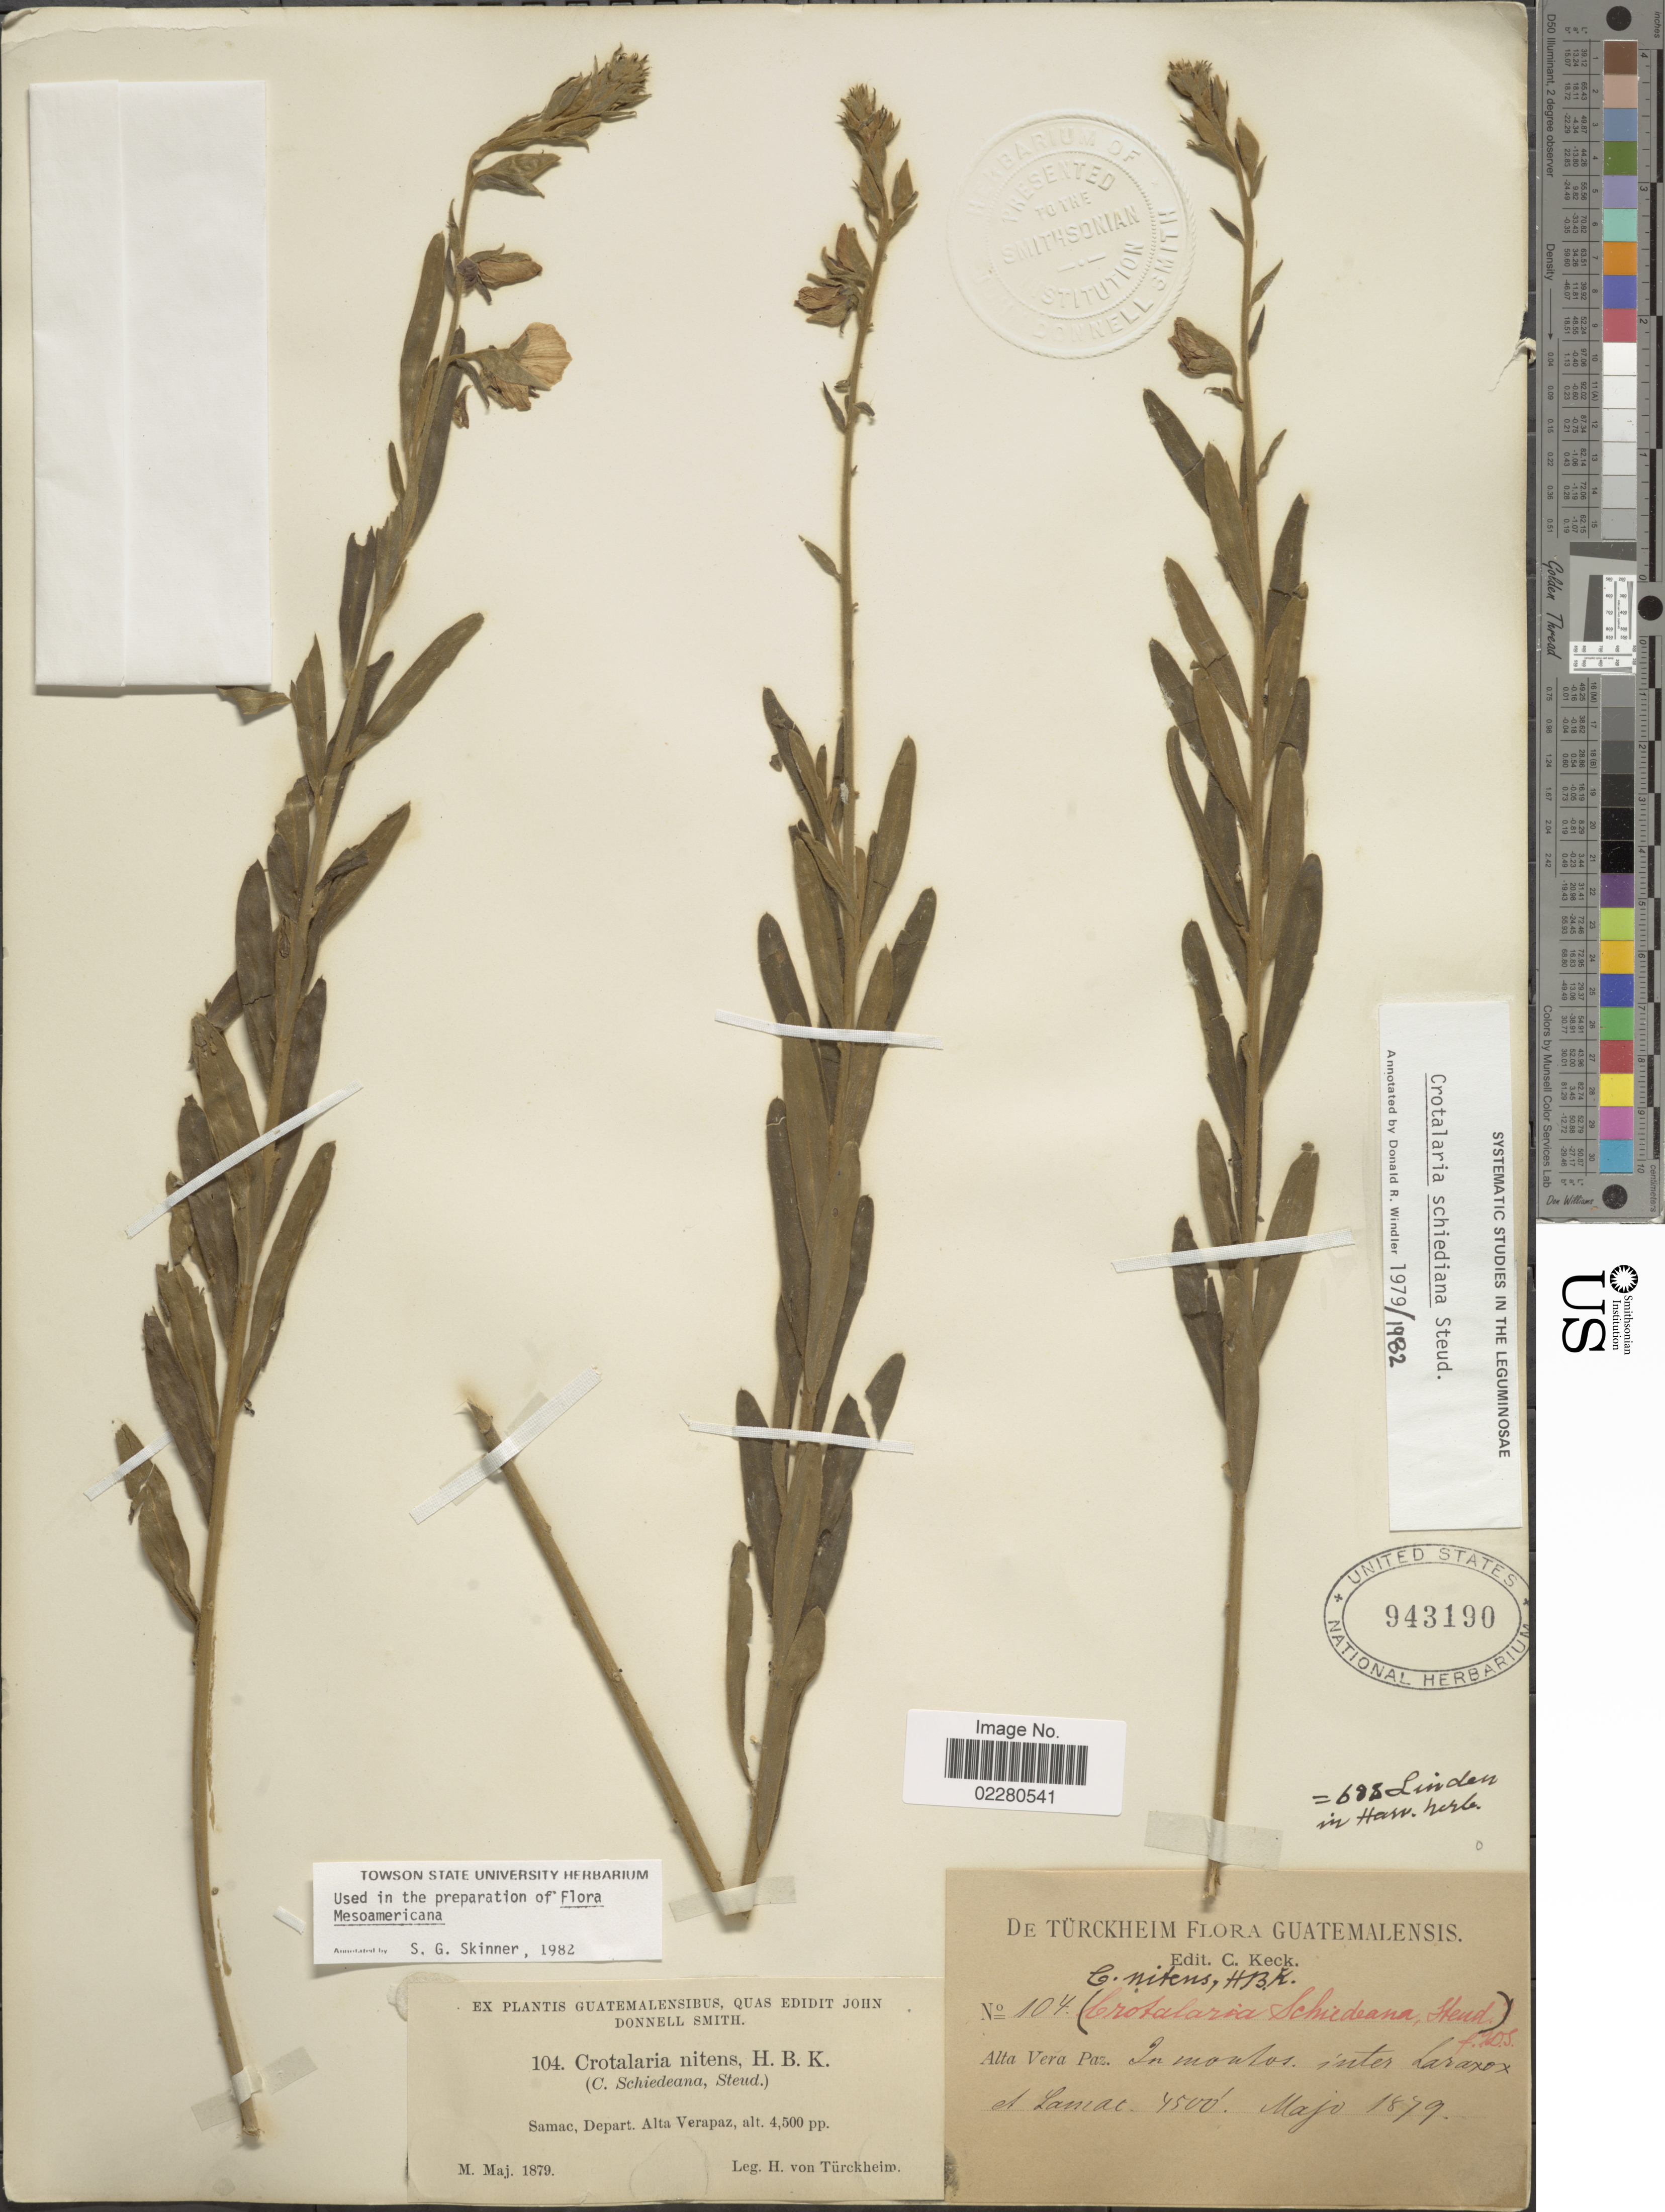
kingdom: Plantae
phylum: Tracheophyta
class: Magnoliopsida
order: Fabales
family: Fabaceae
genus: Crotalaria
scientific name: Crotalaria schiedeana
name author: Steud.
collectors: H. von Türckheim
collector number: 104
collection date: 1879-05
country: Guatemala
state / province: Alta Verapaz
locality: Samac, Depart. Alta Verapaz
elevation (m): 1372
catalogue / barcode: US 943190